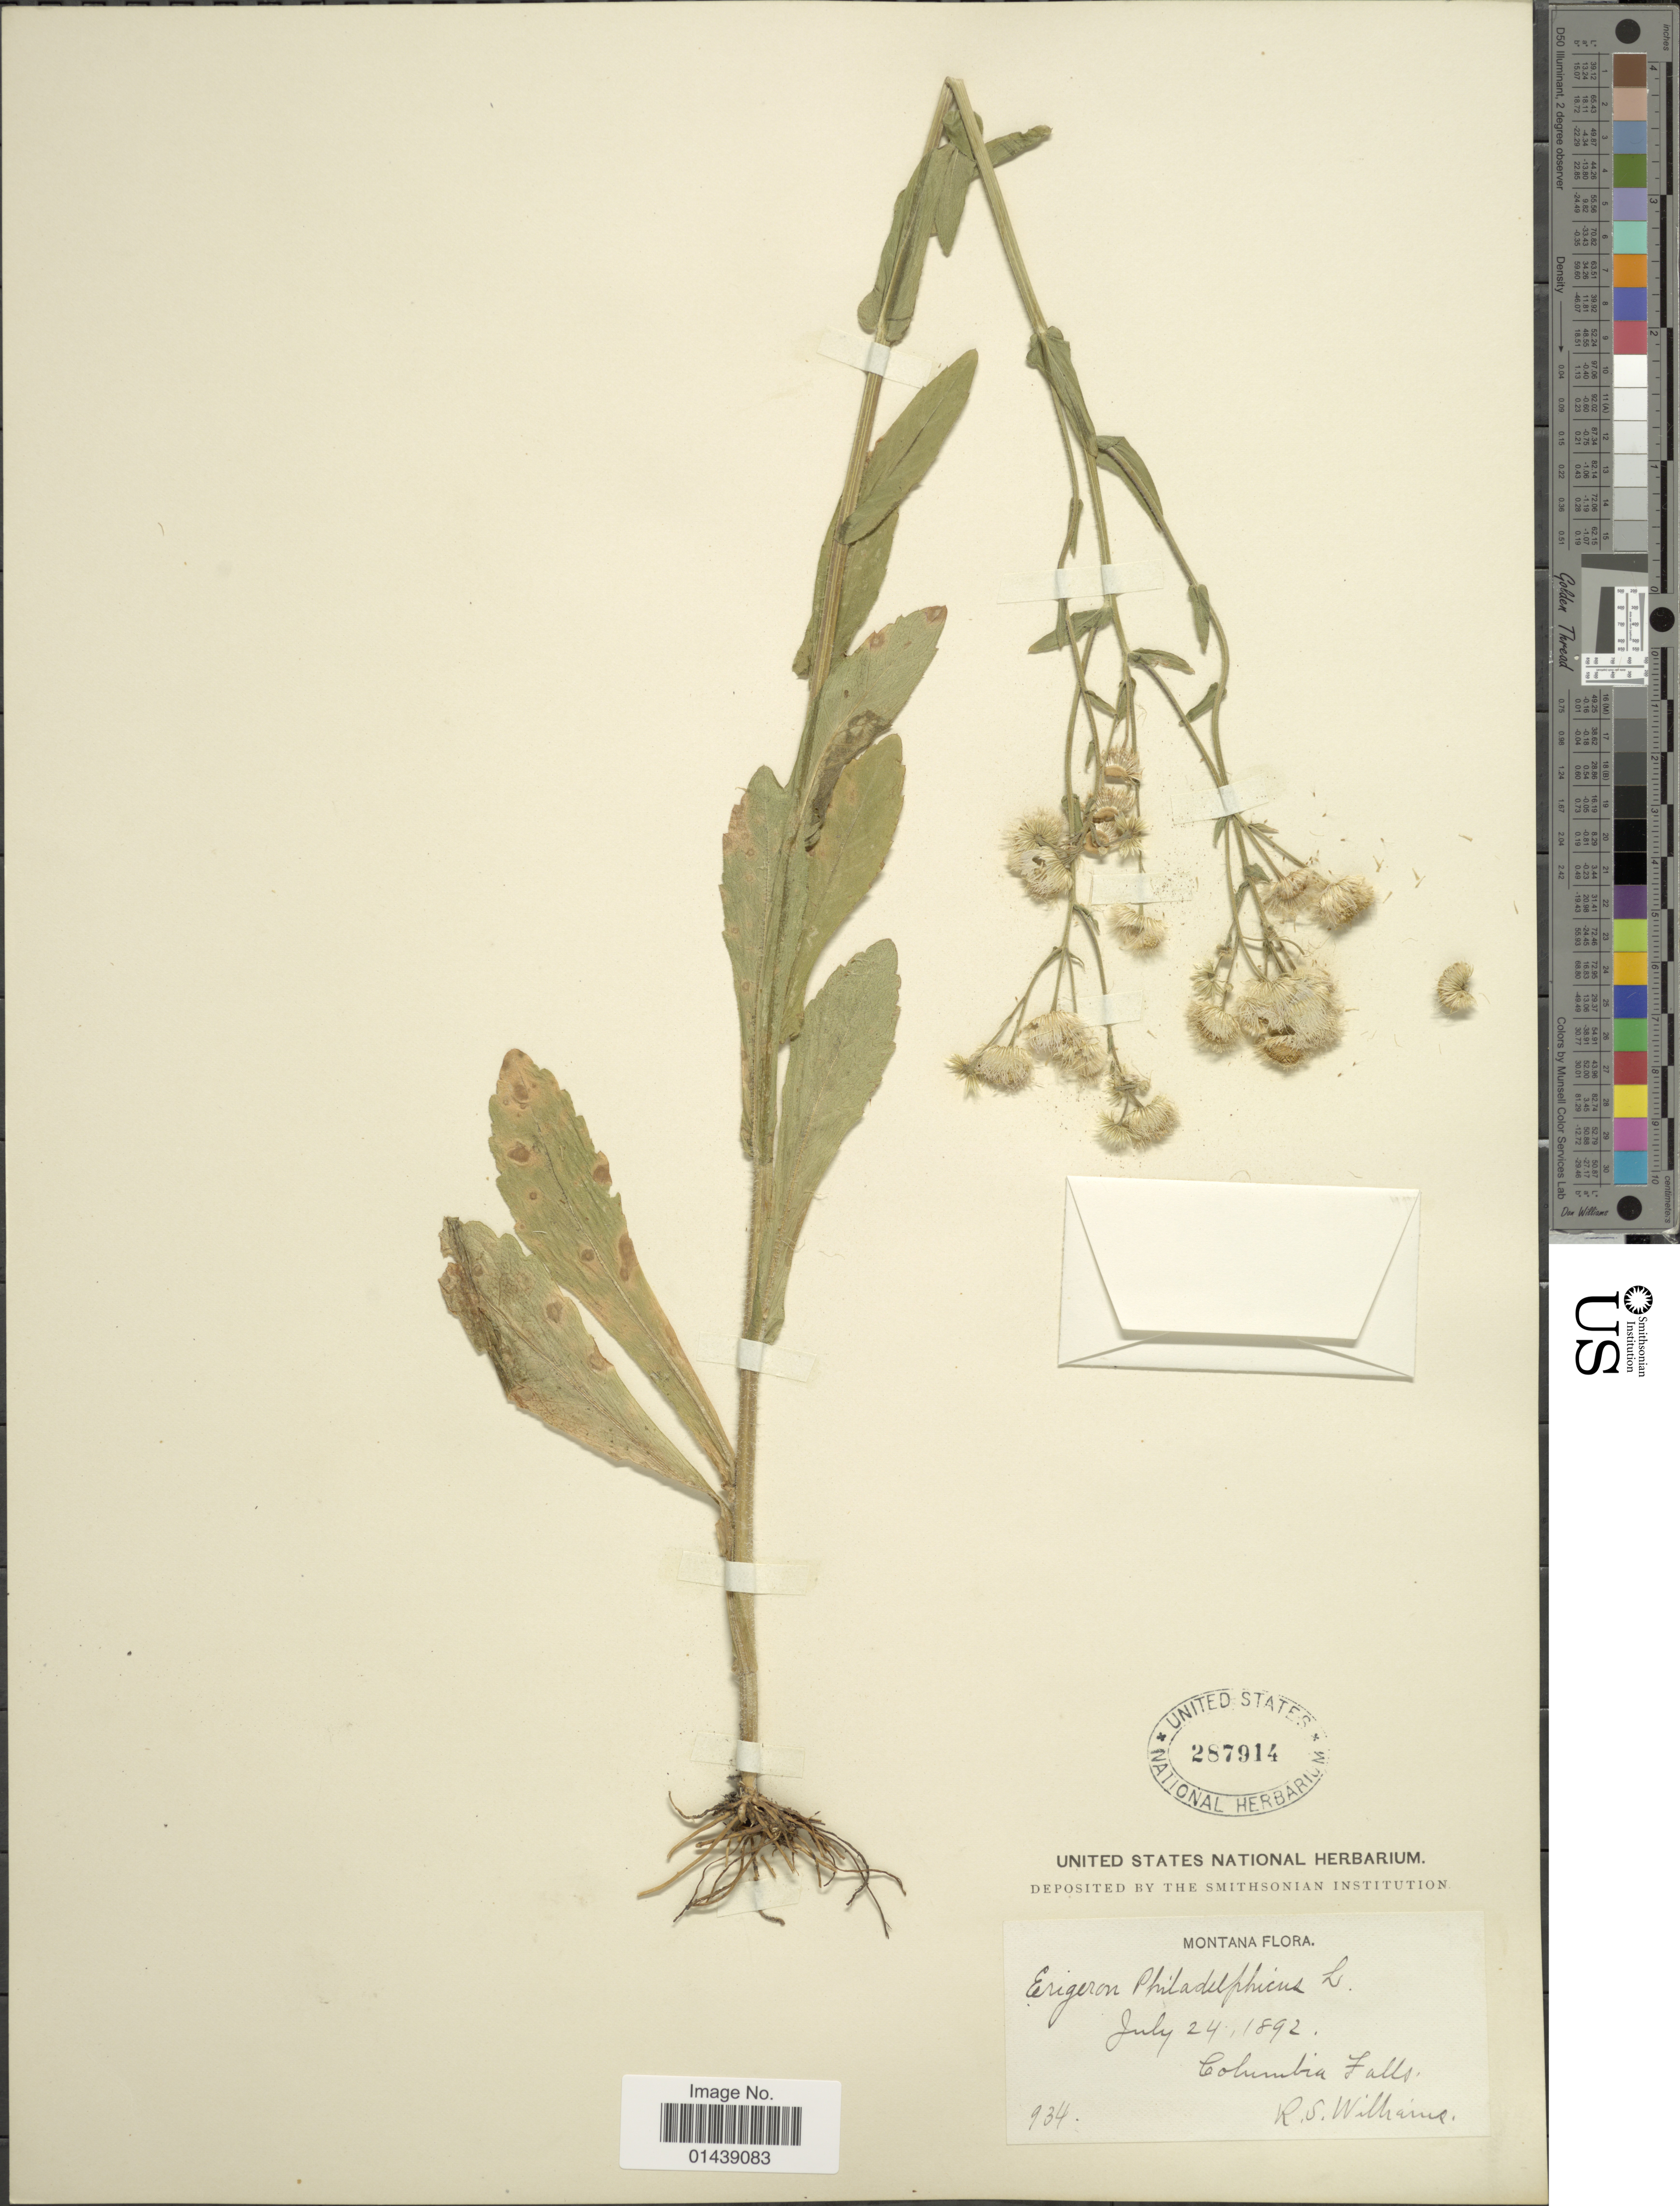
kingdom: Plantae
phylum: Tracheophyta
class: Magnoliopsida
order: Asterales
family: Asteraceae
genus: Erigeron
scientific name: Erigeron philadelphicus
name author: L.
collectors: R. S. Williams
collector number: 934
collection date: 1892-07-24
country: United States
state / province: Montana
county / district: Flathead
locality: Columbia Falls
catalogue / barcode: US 287914